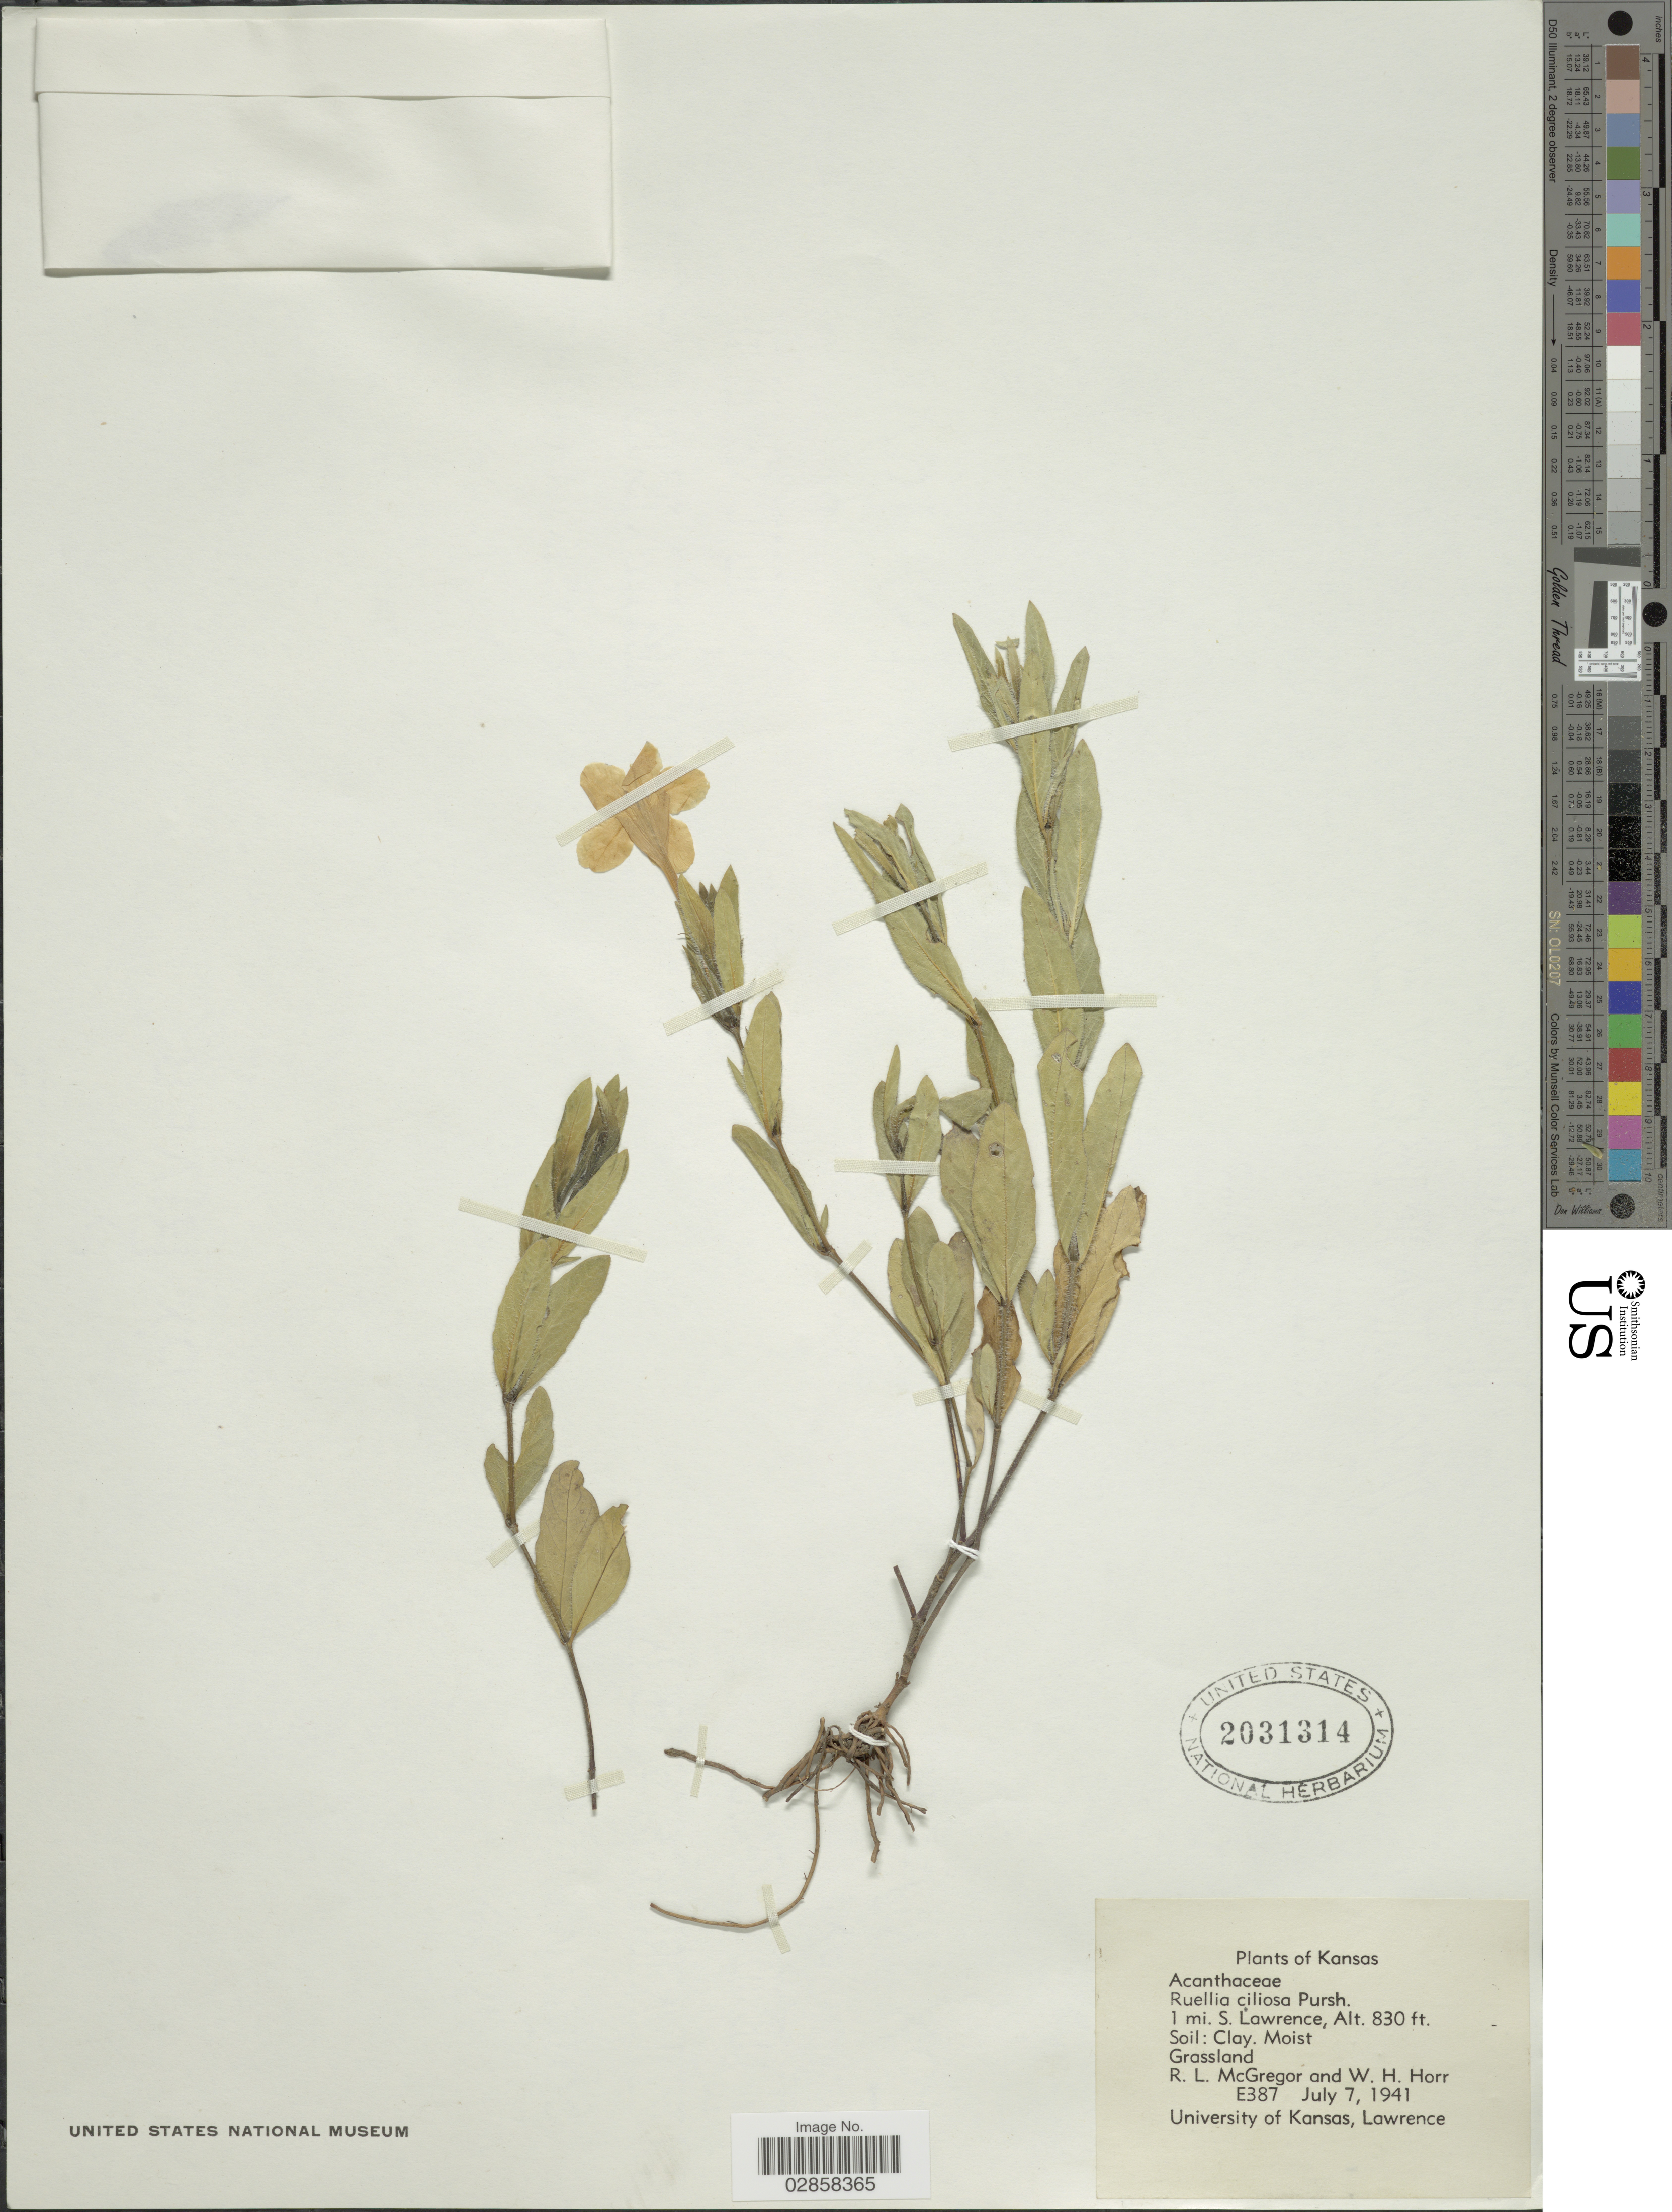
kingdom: Plantae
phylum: Tracheophyta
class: Magnoliopsida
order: Lamiales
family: Acanthaceae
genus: Ruellia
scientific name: Ruellia sp.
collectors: R. McGregor & W. H. Horr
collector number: E387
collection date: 1941-07-07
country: United States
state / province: Kansas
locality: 1 mi. S. Lawrence.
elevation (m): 253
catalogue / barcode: US 2031314